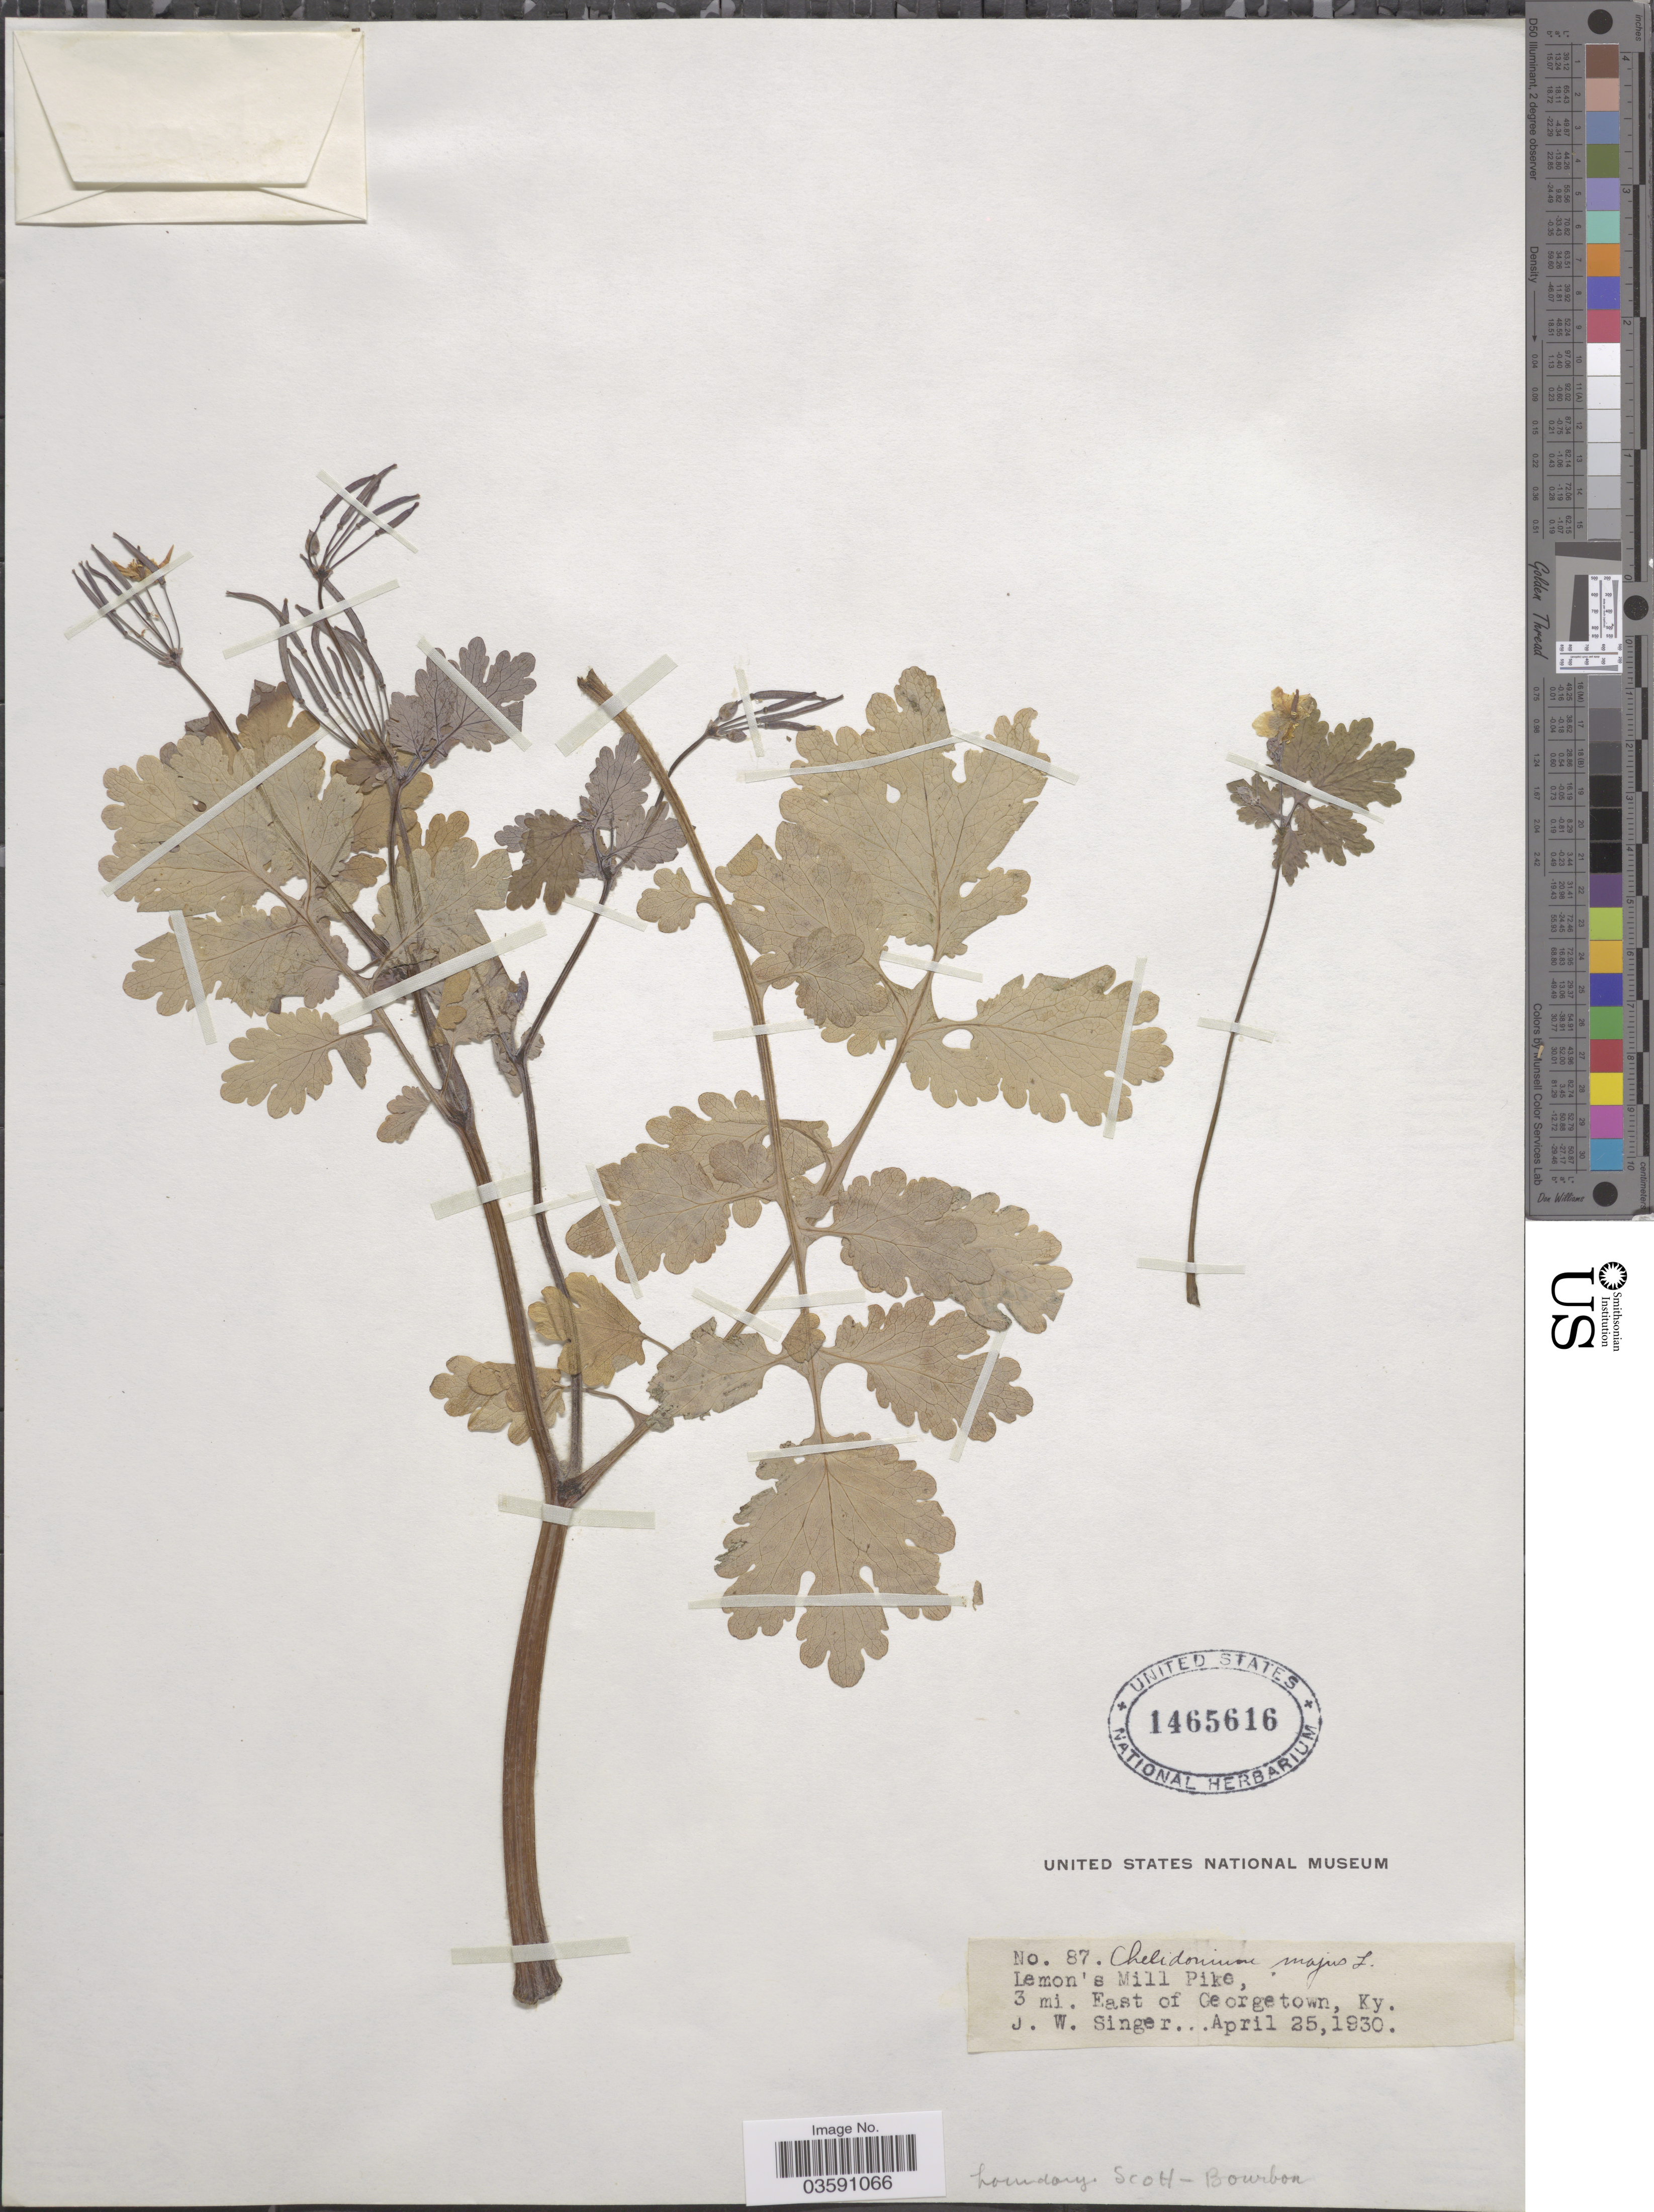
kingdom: Plantae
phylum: Tracheophyta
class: Magnoliopsida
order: Ranunculales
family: Papaveraceae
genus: Chelidonium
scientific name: Chelidonium majus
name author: L.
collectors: J. EW. Singer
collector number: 87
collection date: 1930-04-25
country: United States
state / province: Kentucky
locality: Lemon's Mill Pike, 3 mi. East of Georgetown.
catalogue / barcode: US 1465616